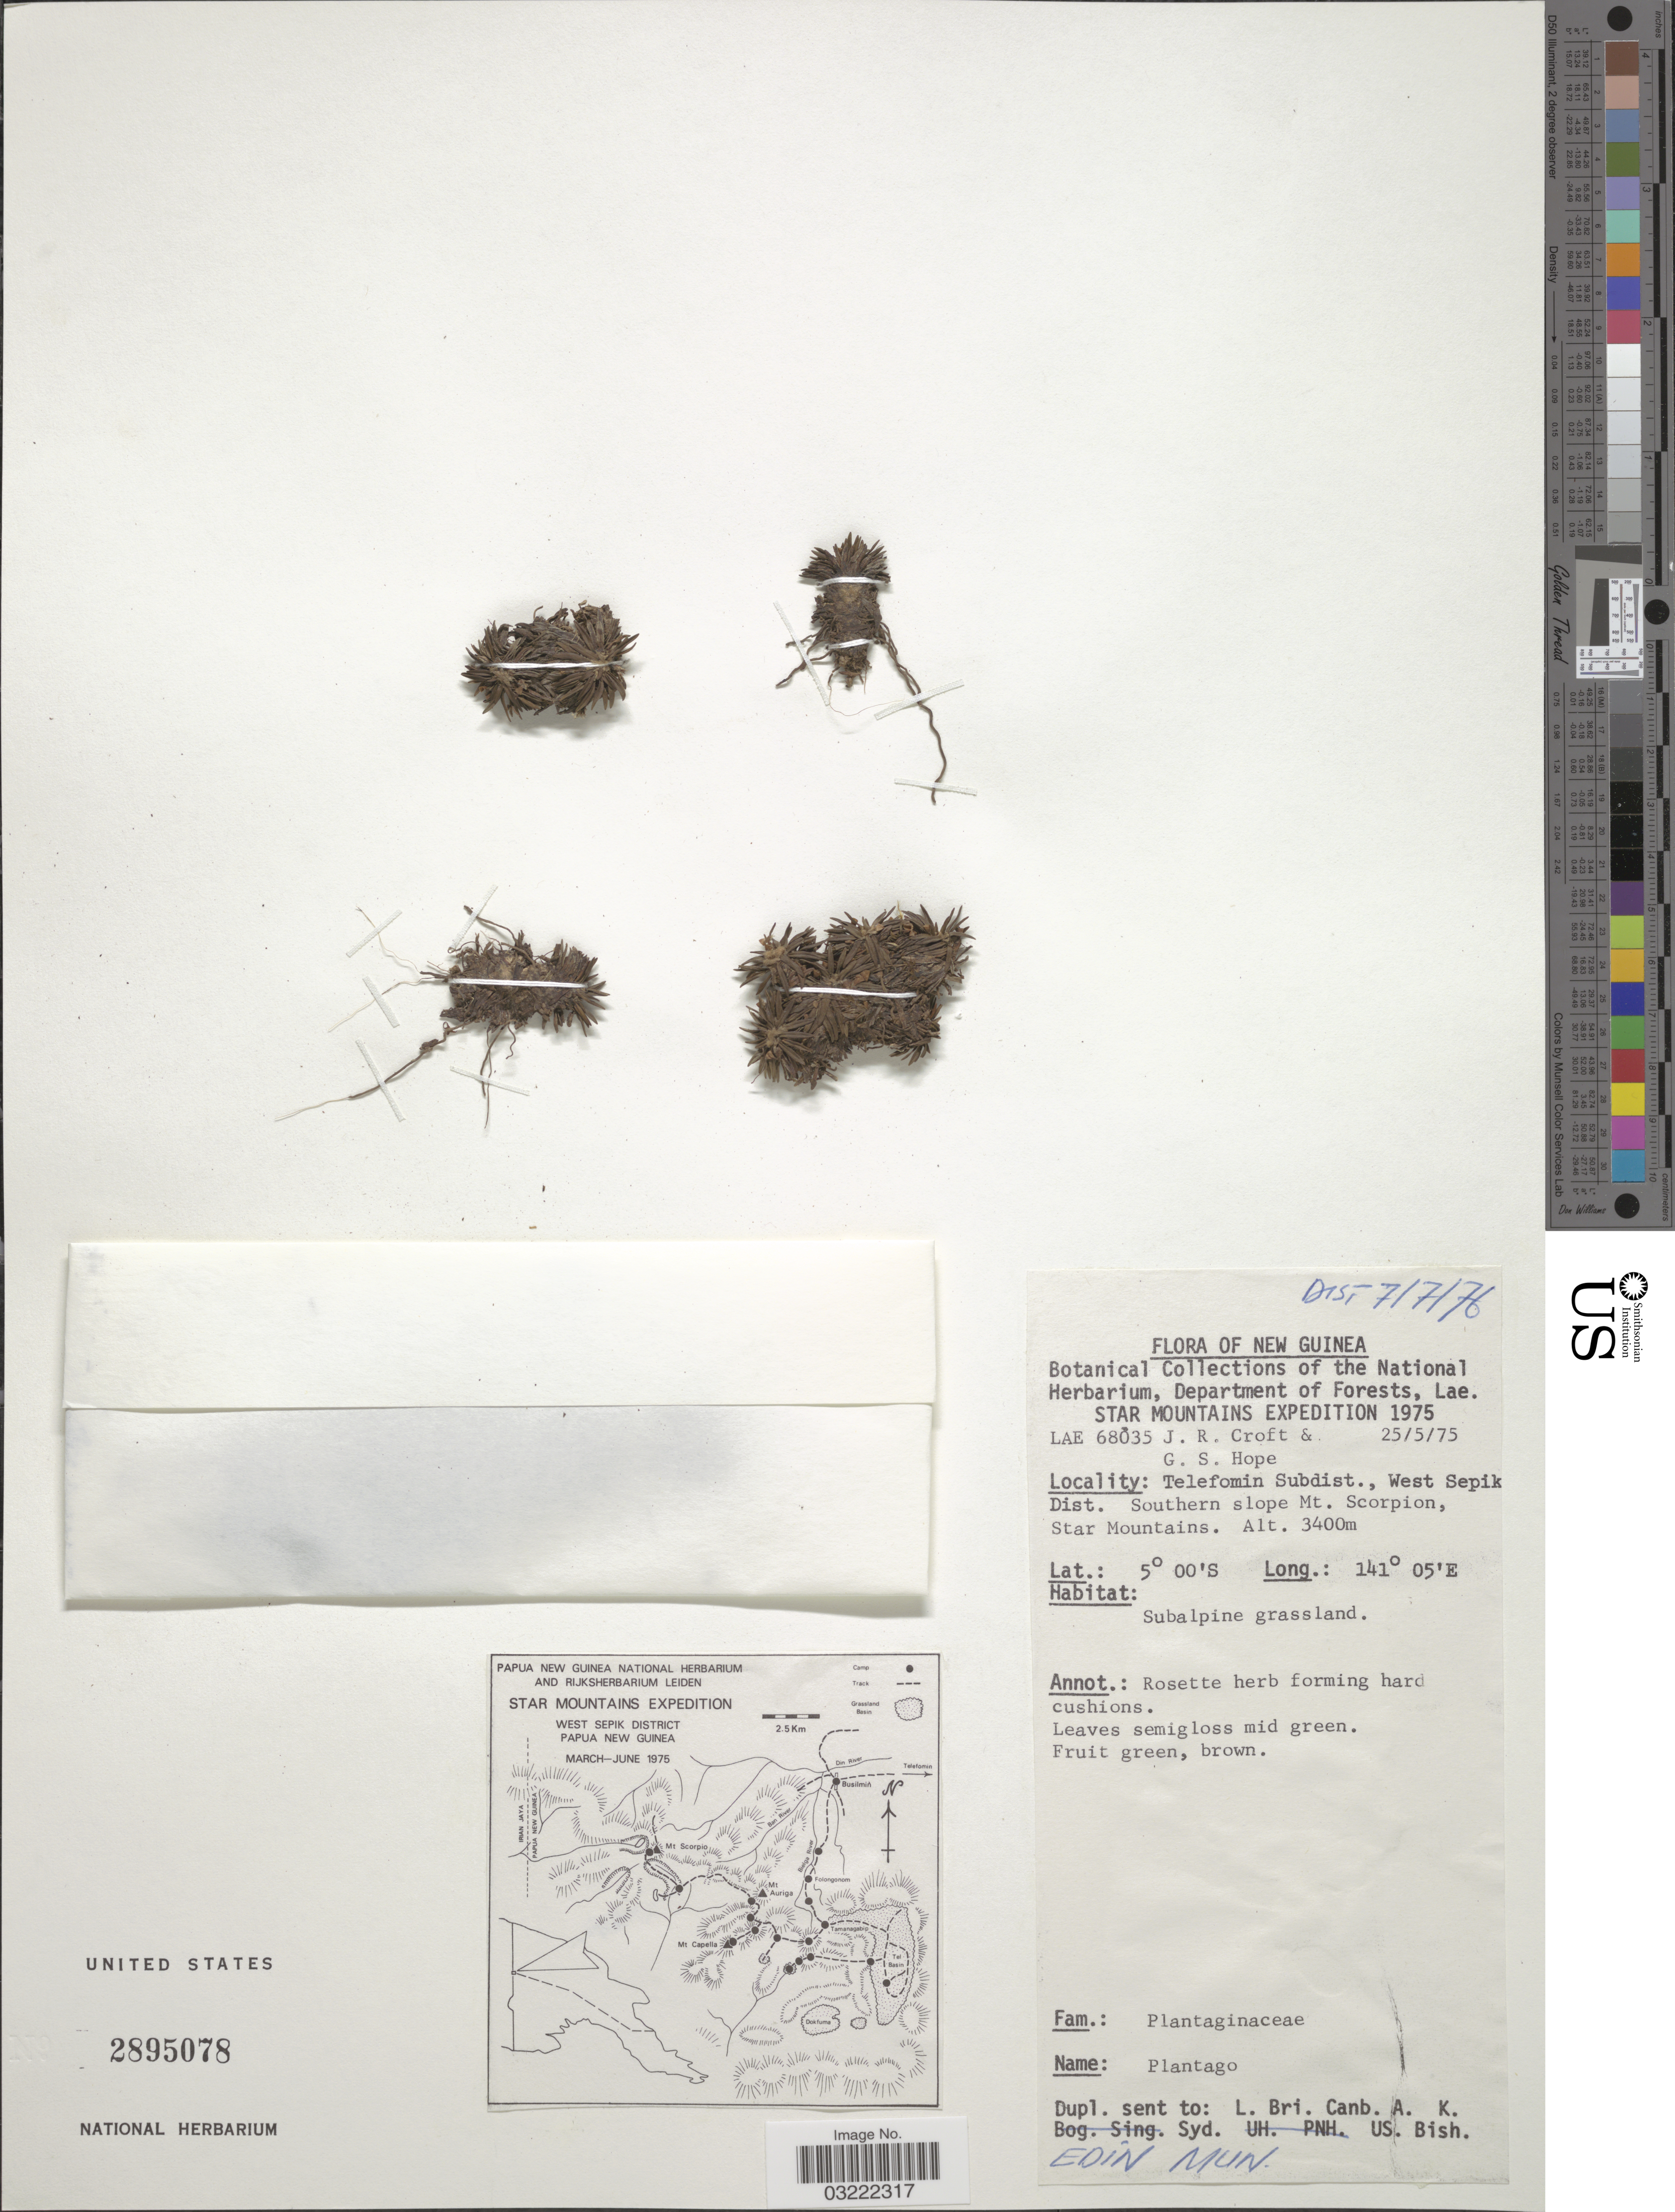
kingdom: Plantae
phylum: Tracheophyta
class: Magnoliopsida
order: Lamiales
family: Plantaginaceae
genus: Plantago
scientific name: Plantago sp.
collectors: J. Croft & G. Hope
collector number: LAE68035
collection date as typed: Transcribed d/m/y: 25/5/75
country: Papua New Guinea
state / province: Sandaun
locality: New Guinea, Star Mountains, Telefomin Subdist., West Sepik Dist. Southern slope Mt. Scorpion, Star Mountains.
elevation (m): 3400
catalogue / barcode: US 2895078